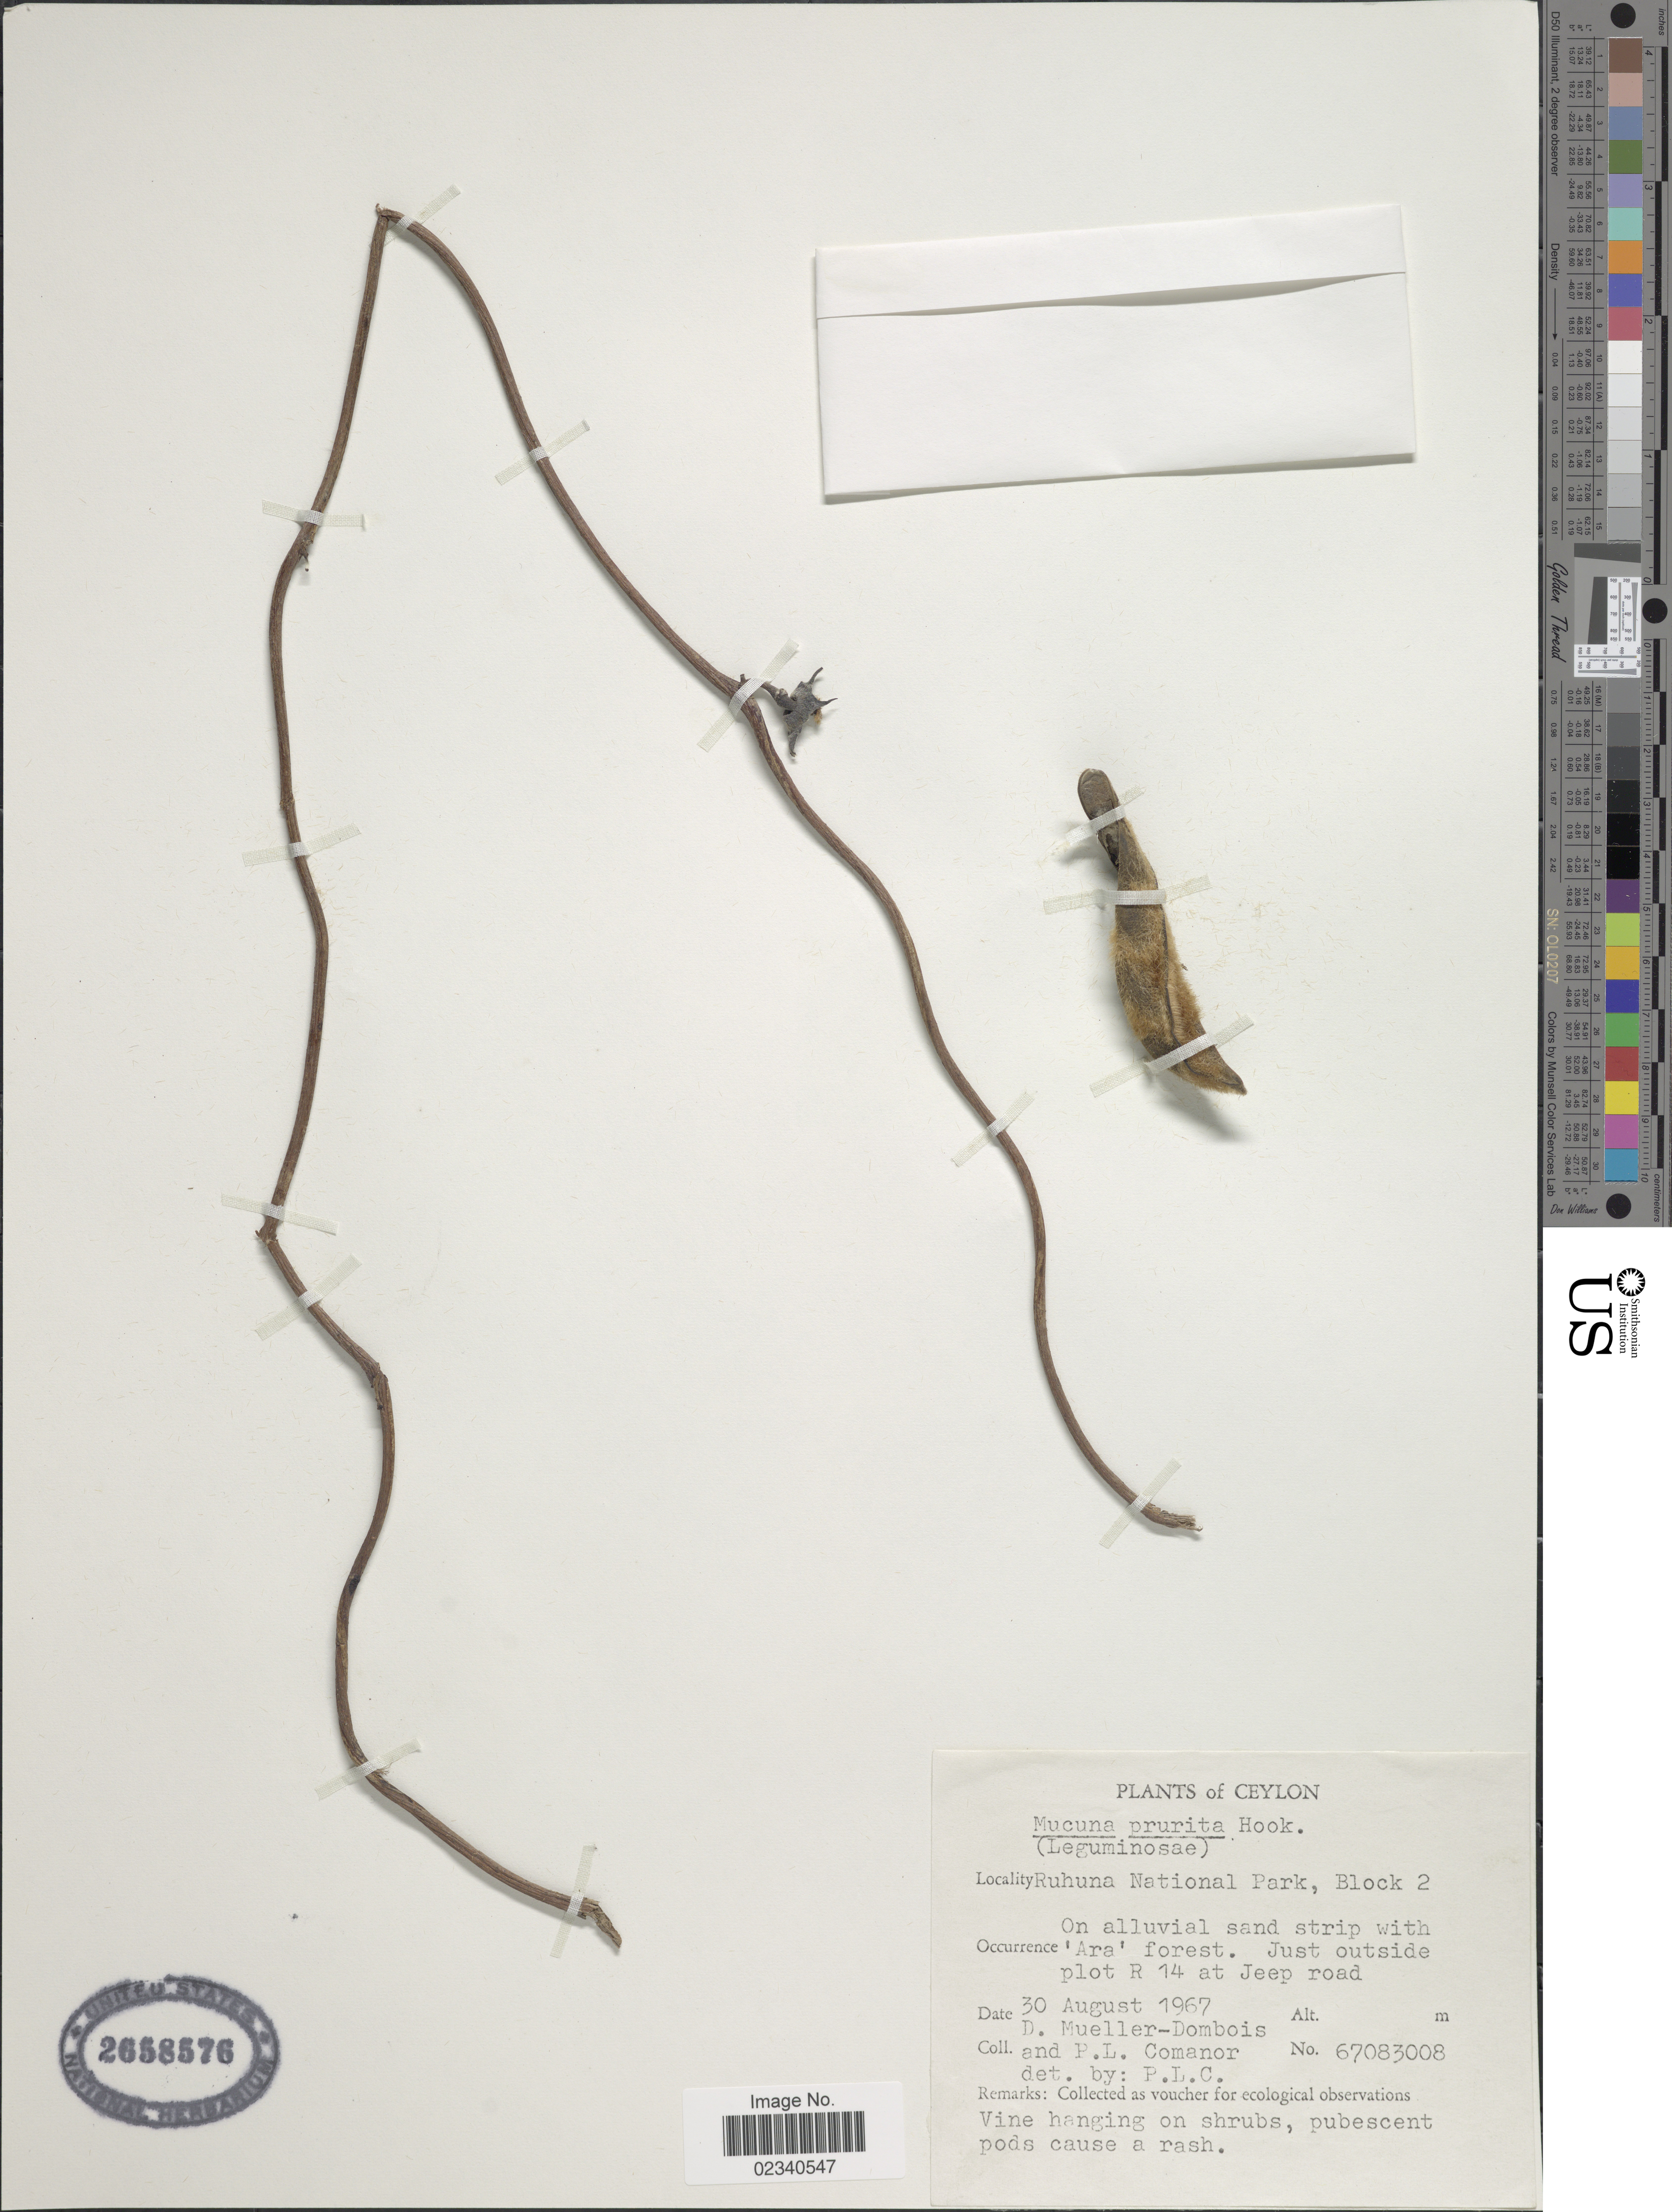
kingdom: Plantae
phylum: Tracheophyta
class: Magnoliopsida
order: Fabales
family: Fabaceae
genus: Mucuna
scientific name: Mucuna prurita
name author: Wight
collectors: D. Mueller-Dombois & P. Comanor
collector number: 67083008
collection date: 1967-08-30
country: Sri Lanka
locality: Ceylon. Ruhuna National Park, Block 2. 'Ara' forest. Just outside plot R 14 at Jeep road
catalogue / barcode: US 2658576